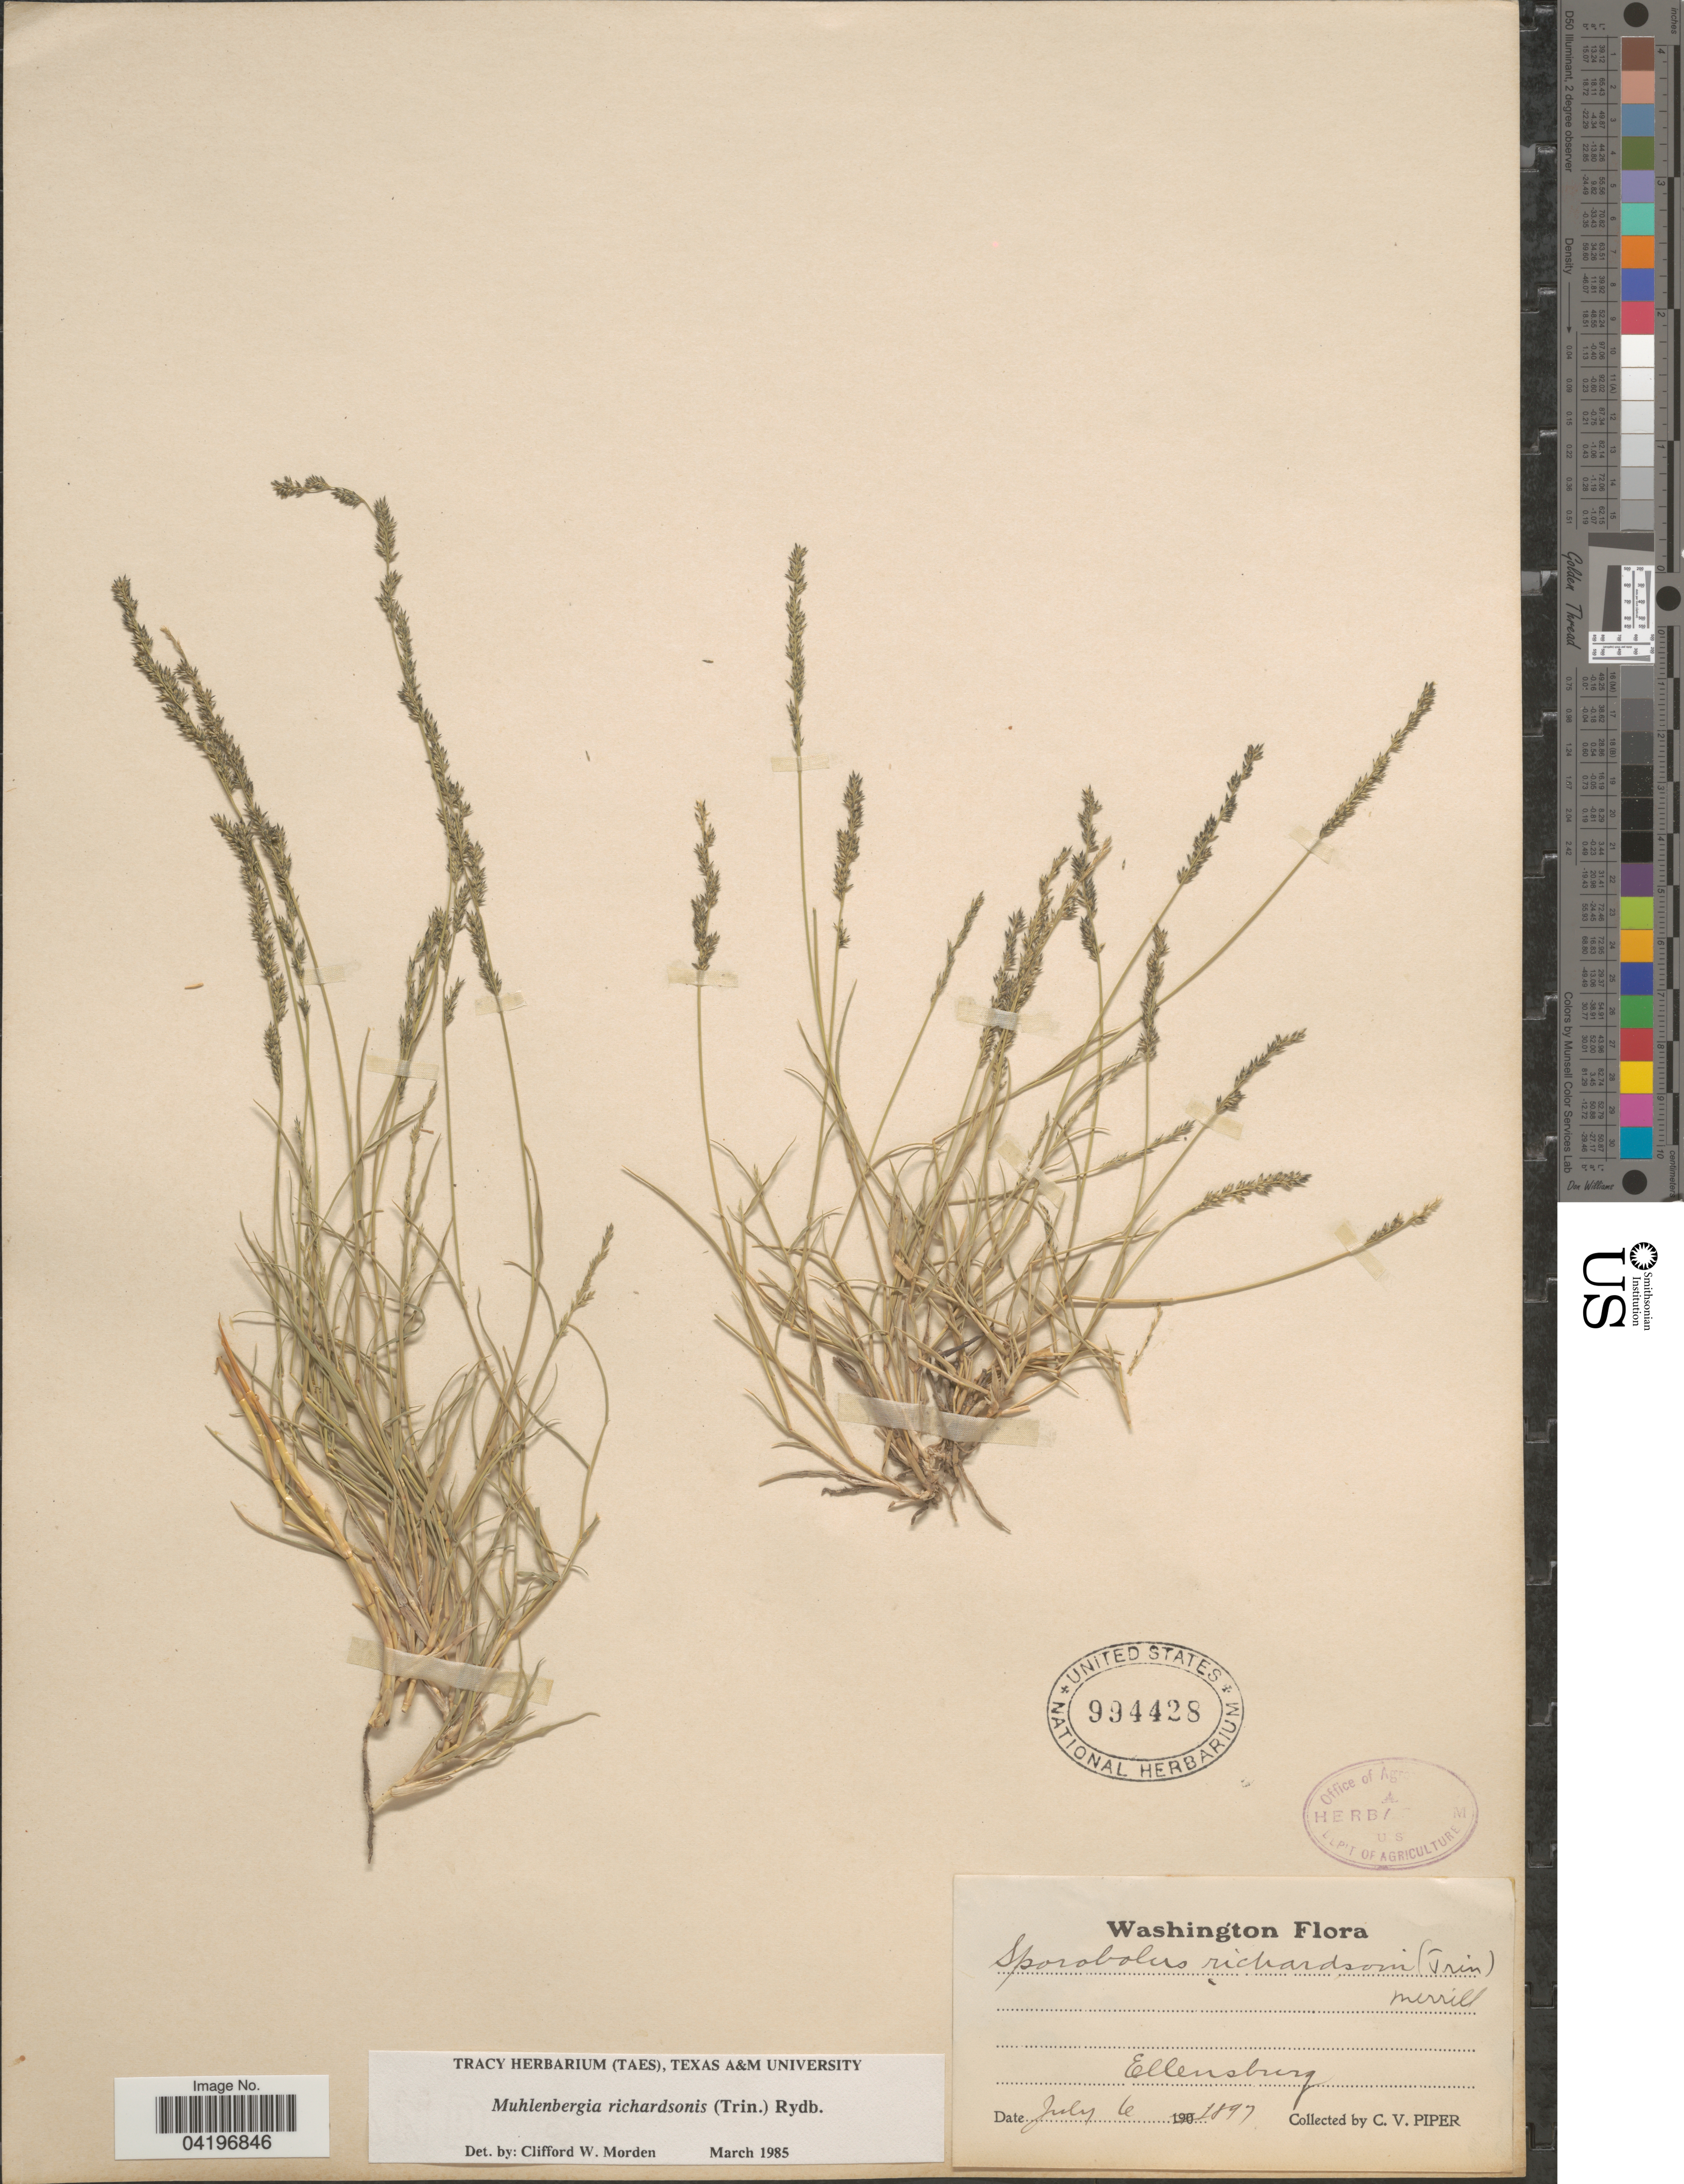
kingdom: Plantae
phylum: Tracheophyta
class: Liliopsida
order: Poales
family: Poaceae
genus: Muhlenbergia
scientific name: Muhlenbergia richardsonis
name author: (Trin.) Rydb.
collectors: C. V. Piper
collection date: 1897-07-06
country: United States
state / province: Washington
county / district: Kittitas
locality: Ellensburg.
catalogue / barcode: US 994428